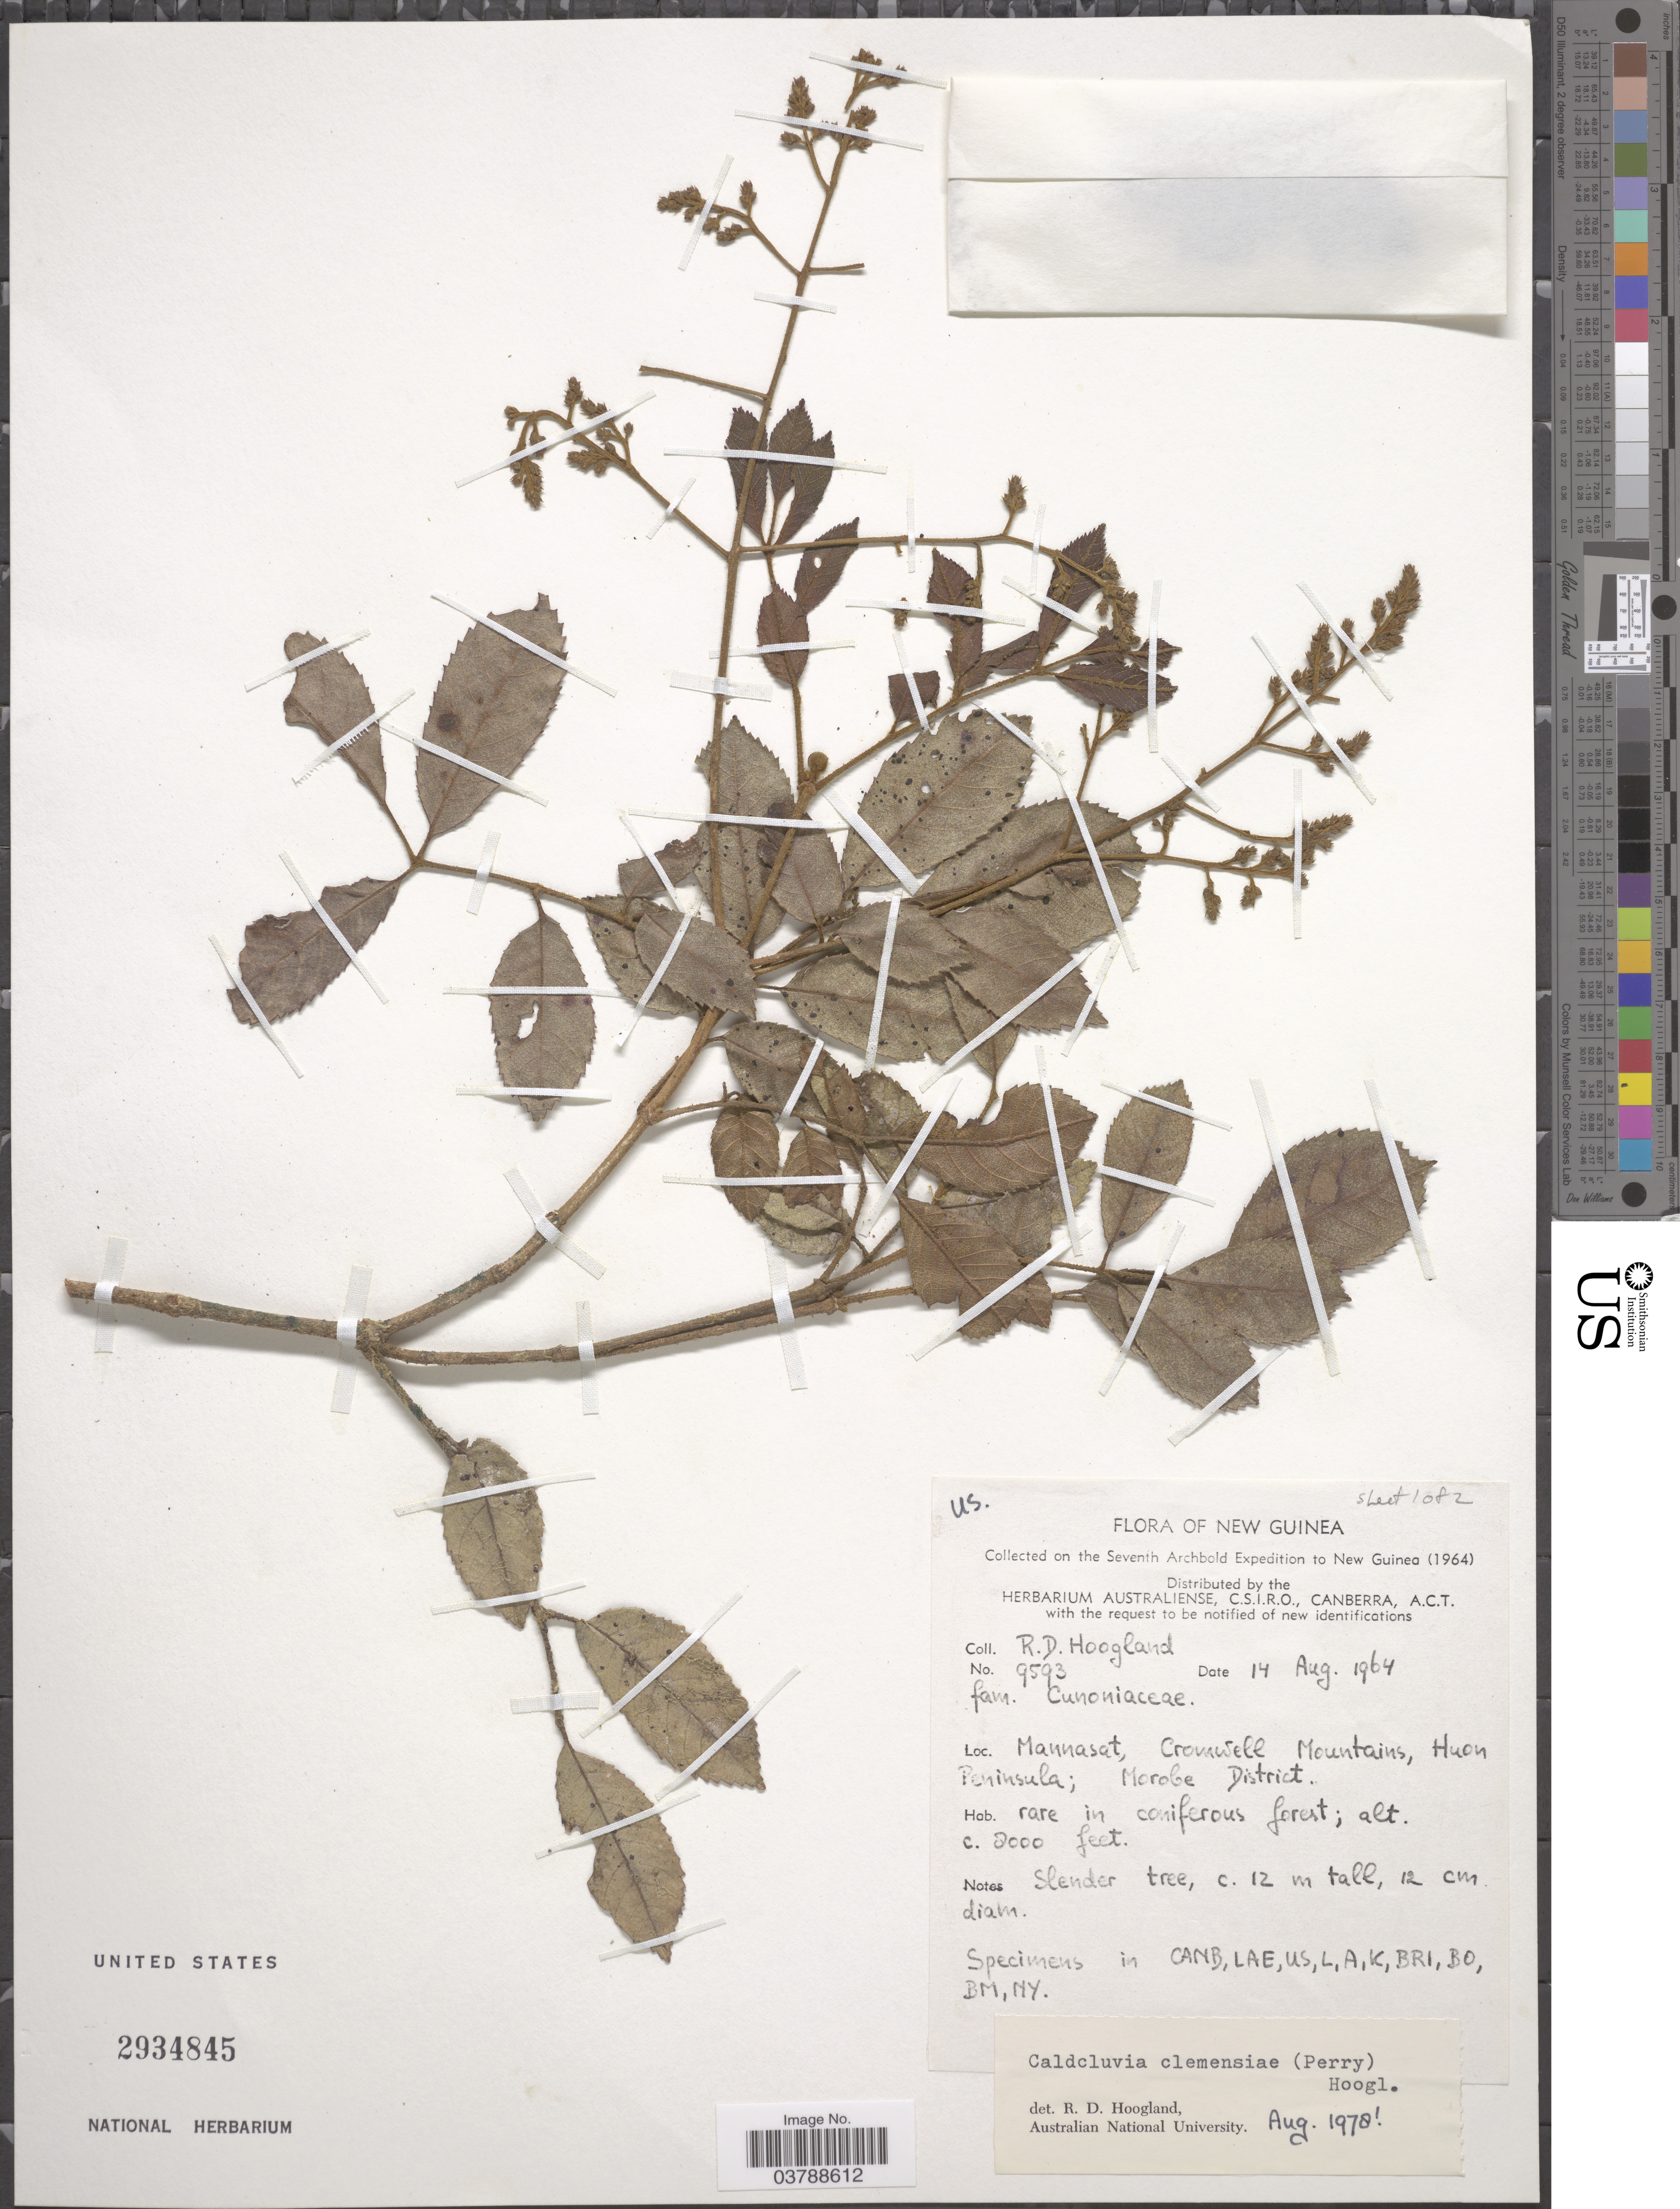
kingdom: Plantae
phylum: Tracheophyta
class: Magnoliopsida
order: Oxalidales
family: Cunoniaceae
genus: Caldcluvia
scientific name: Caldcluvia clemensiae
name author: Hoogland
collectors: R. D. Hoogland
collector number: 9593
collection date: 1964-08-14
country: Papua New Guinea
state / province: Morobe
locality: New Guinea. Mannasat, Cromwell Mountains, Huon Peninsula; Morobe District.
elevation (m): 2438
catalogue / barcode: US 2934845